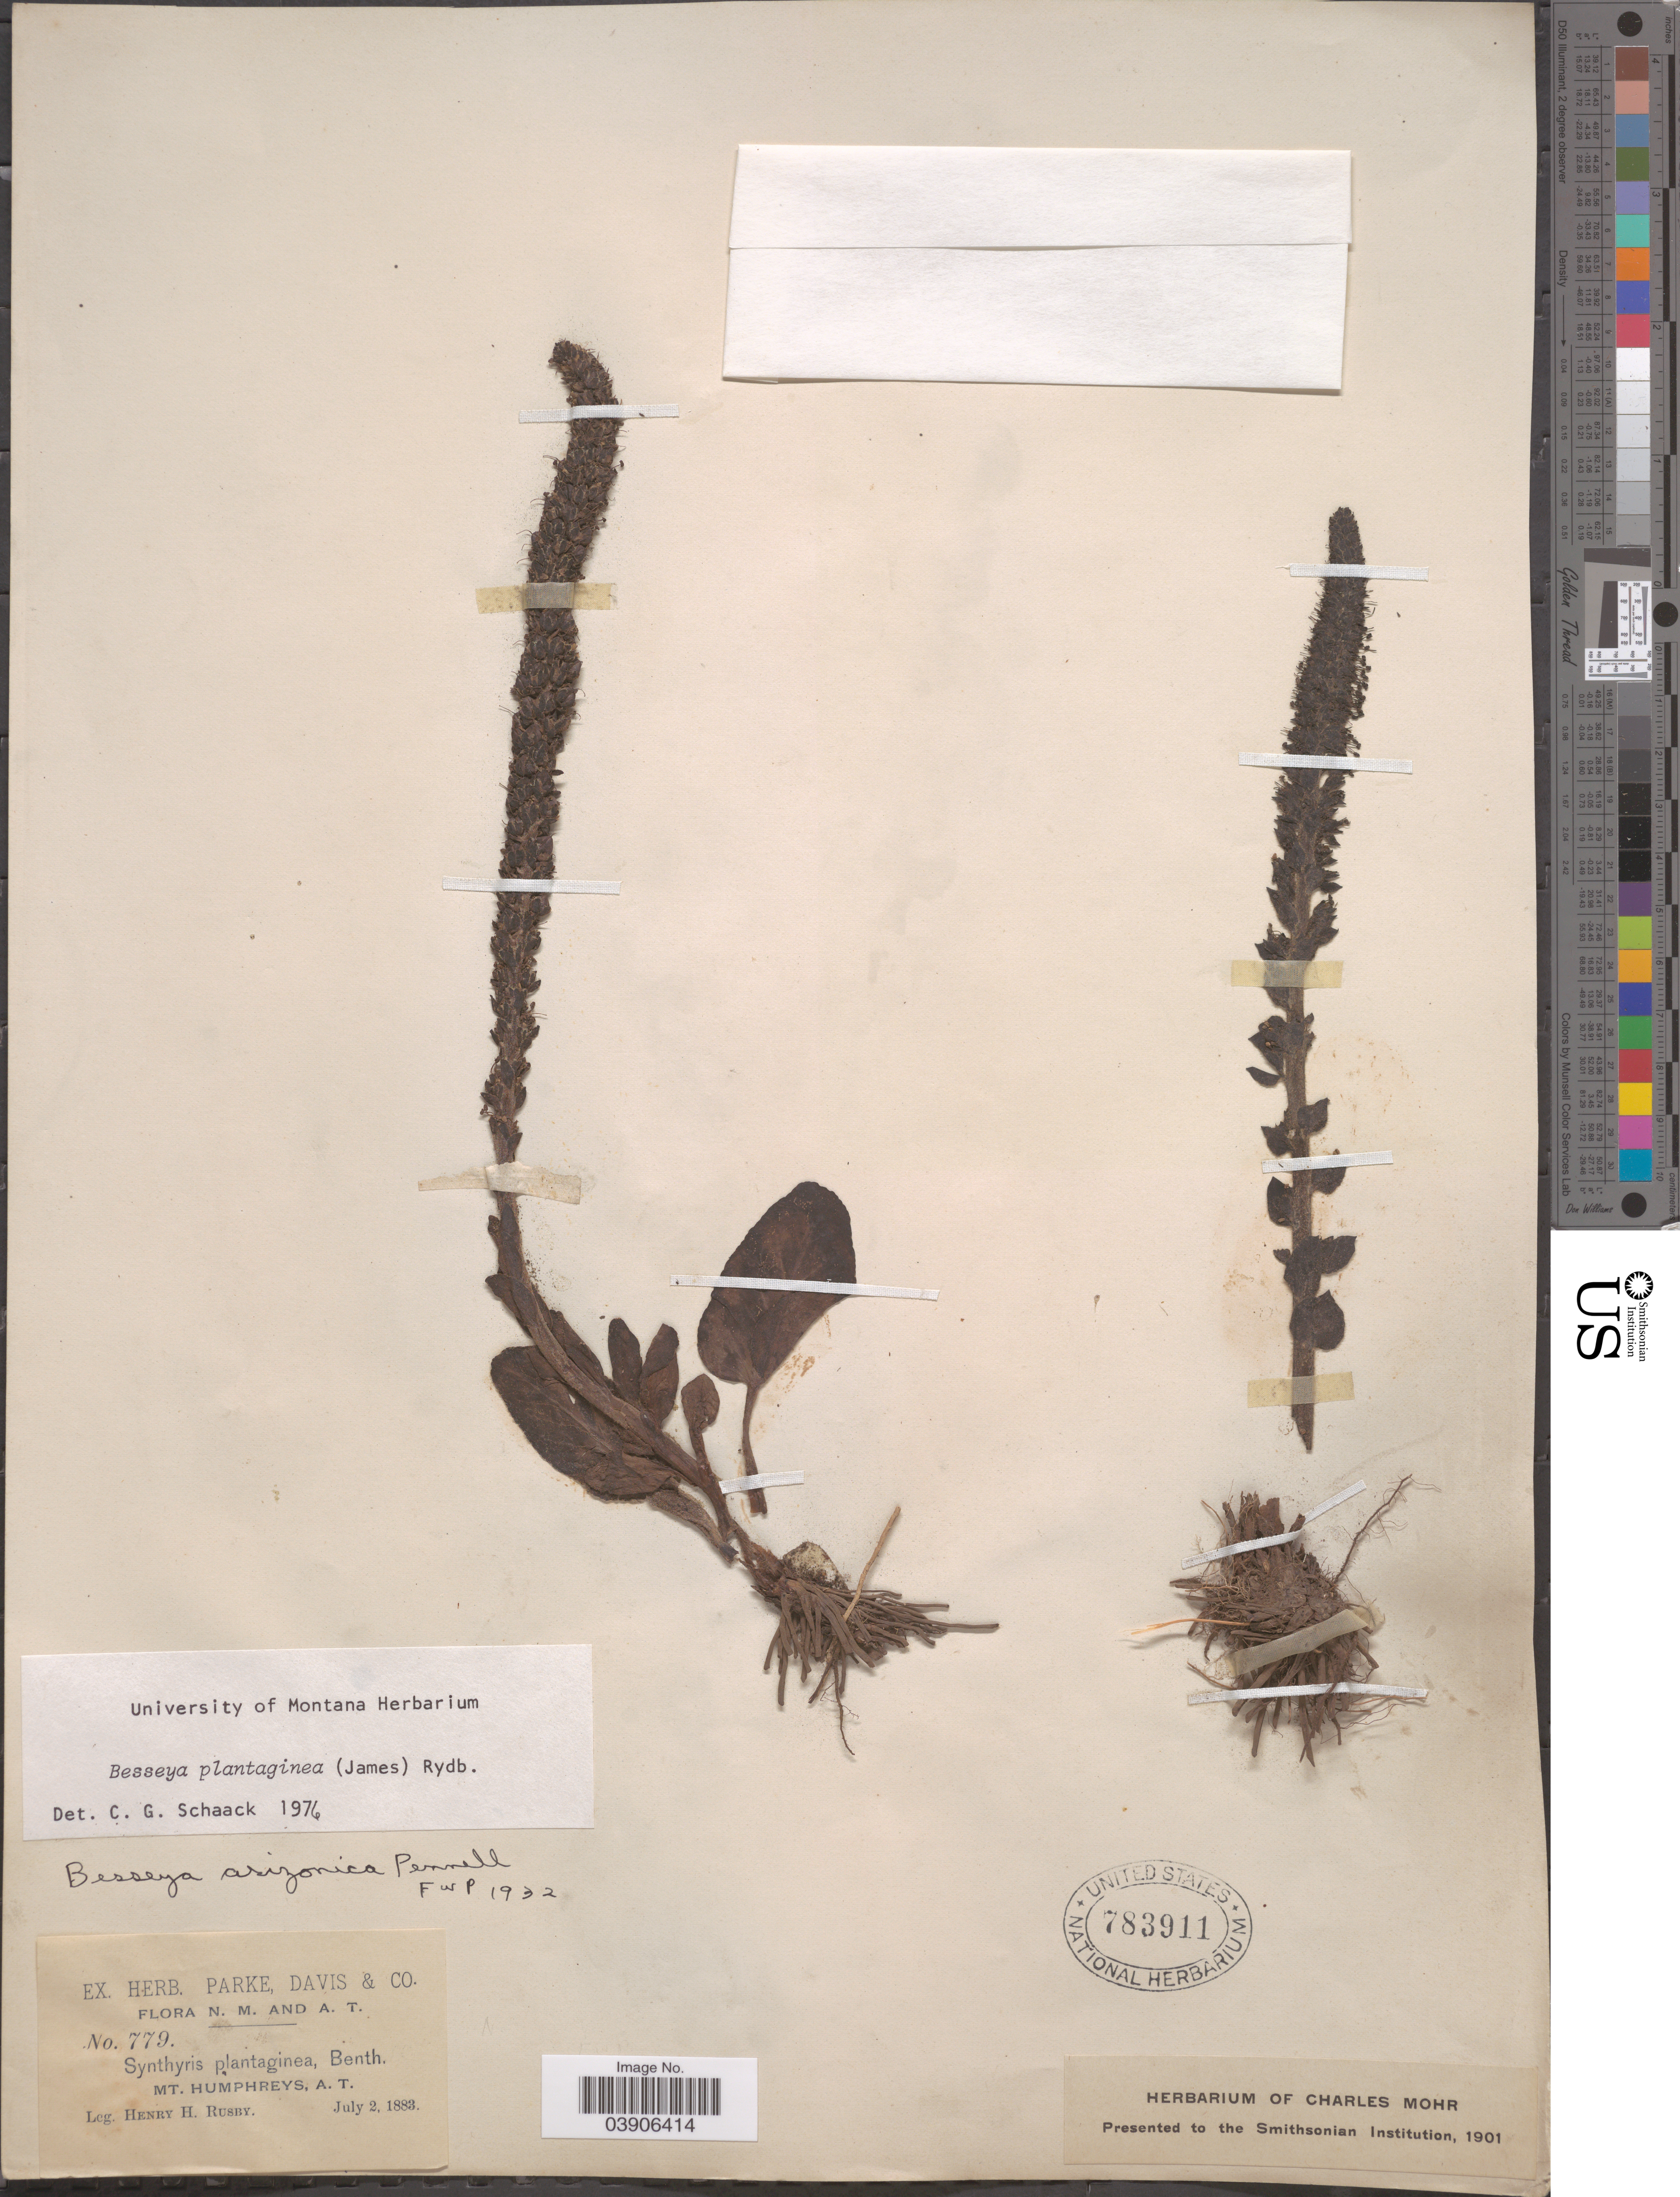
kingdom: Plantae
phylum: Tracheophyta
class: Magnoliopsida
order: Lamiales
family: Plantaginaceae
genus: Synthyris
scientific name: Synthyris plantaginea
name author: (E. James) Benth.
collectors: H. H. Rusby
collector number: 779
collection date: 1883-07-02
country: United States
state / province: Arizona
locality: Mt. Humphreys, A.T.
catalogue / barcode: US 783911